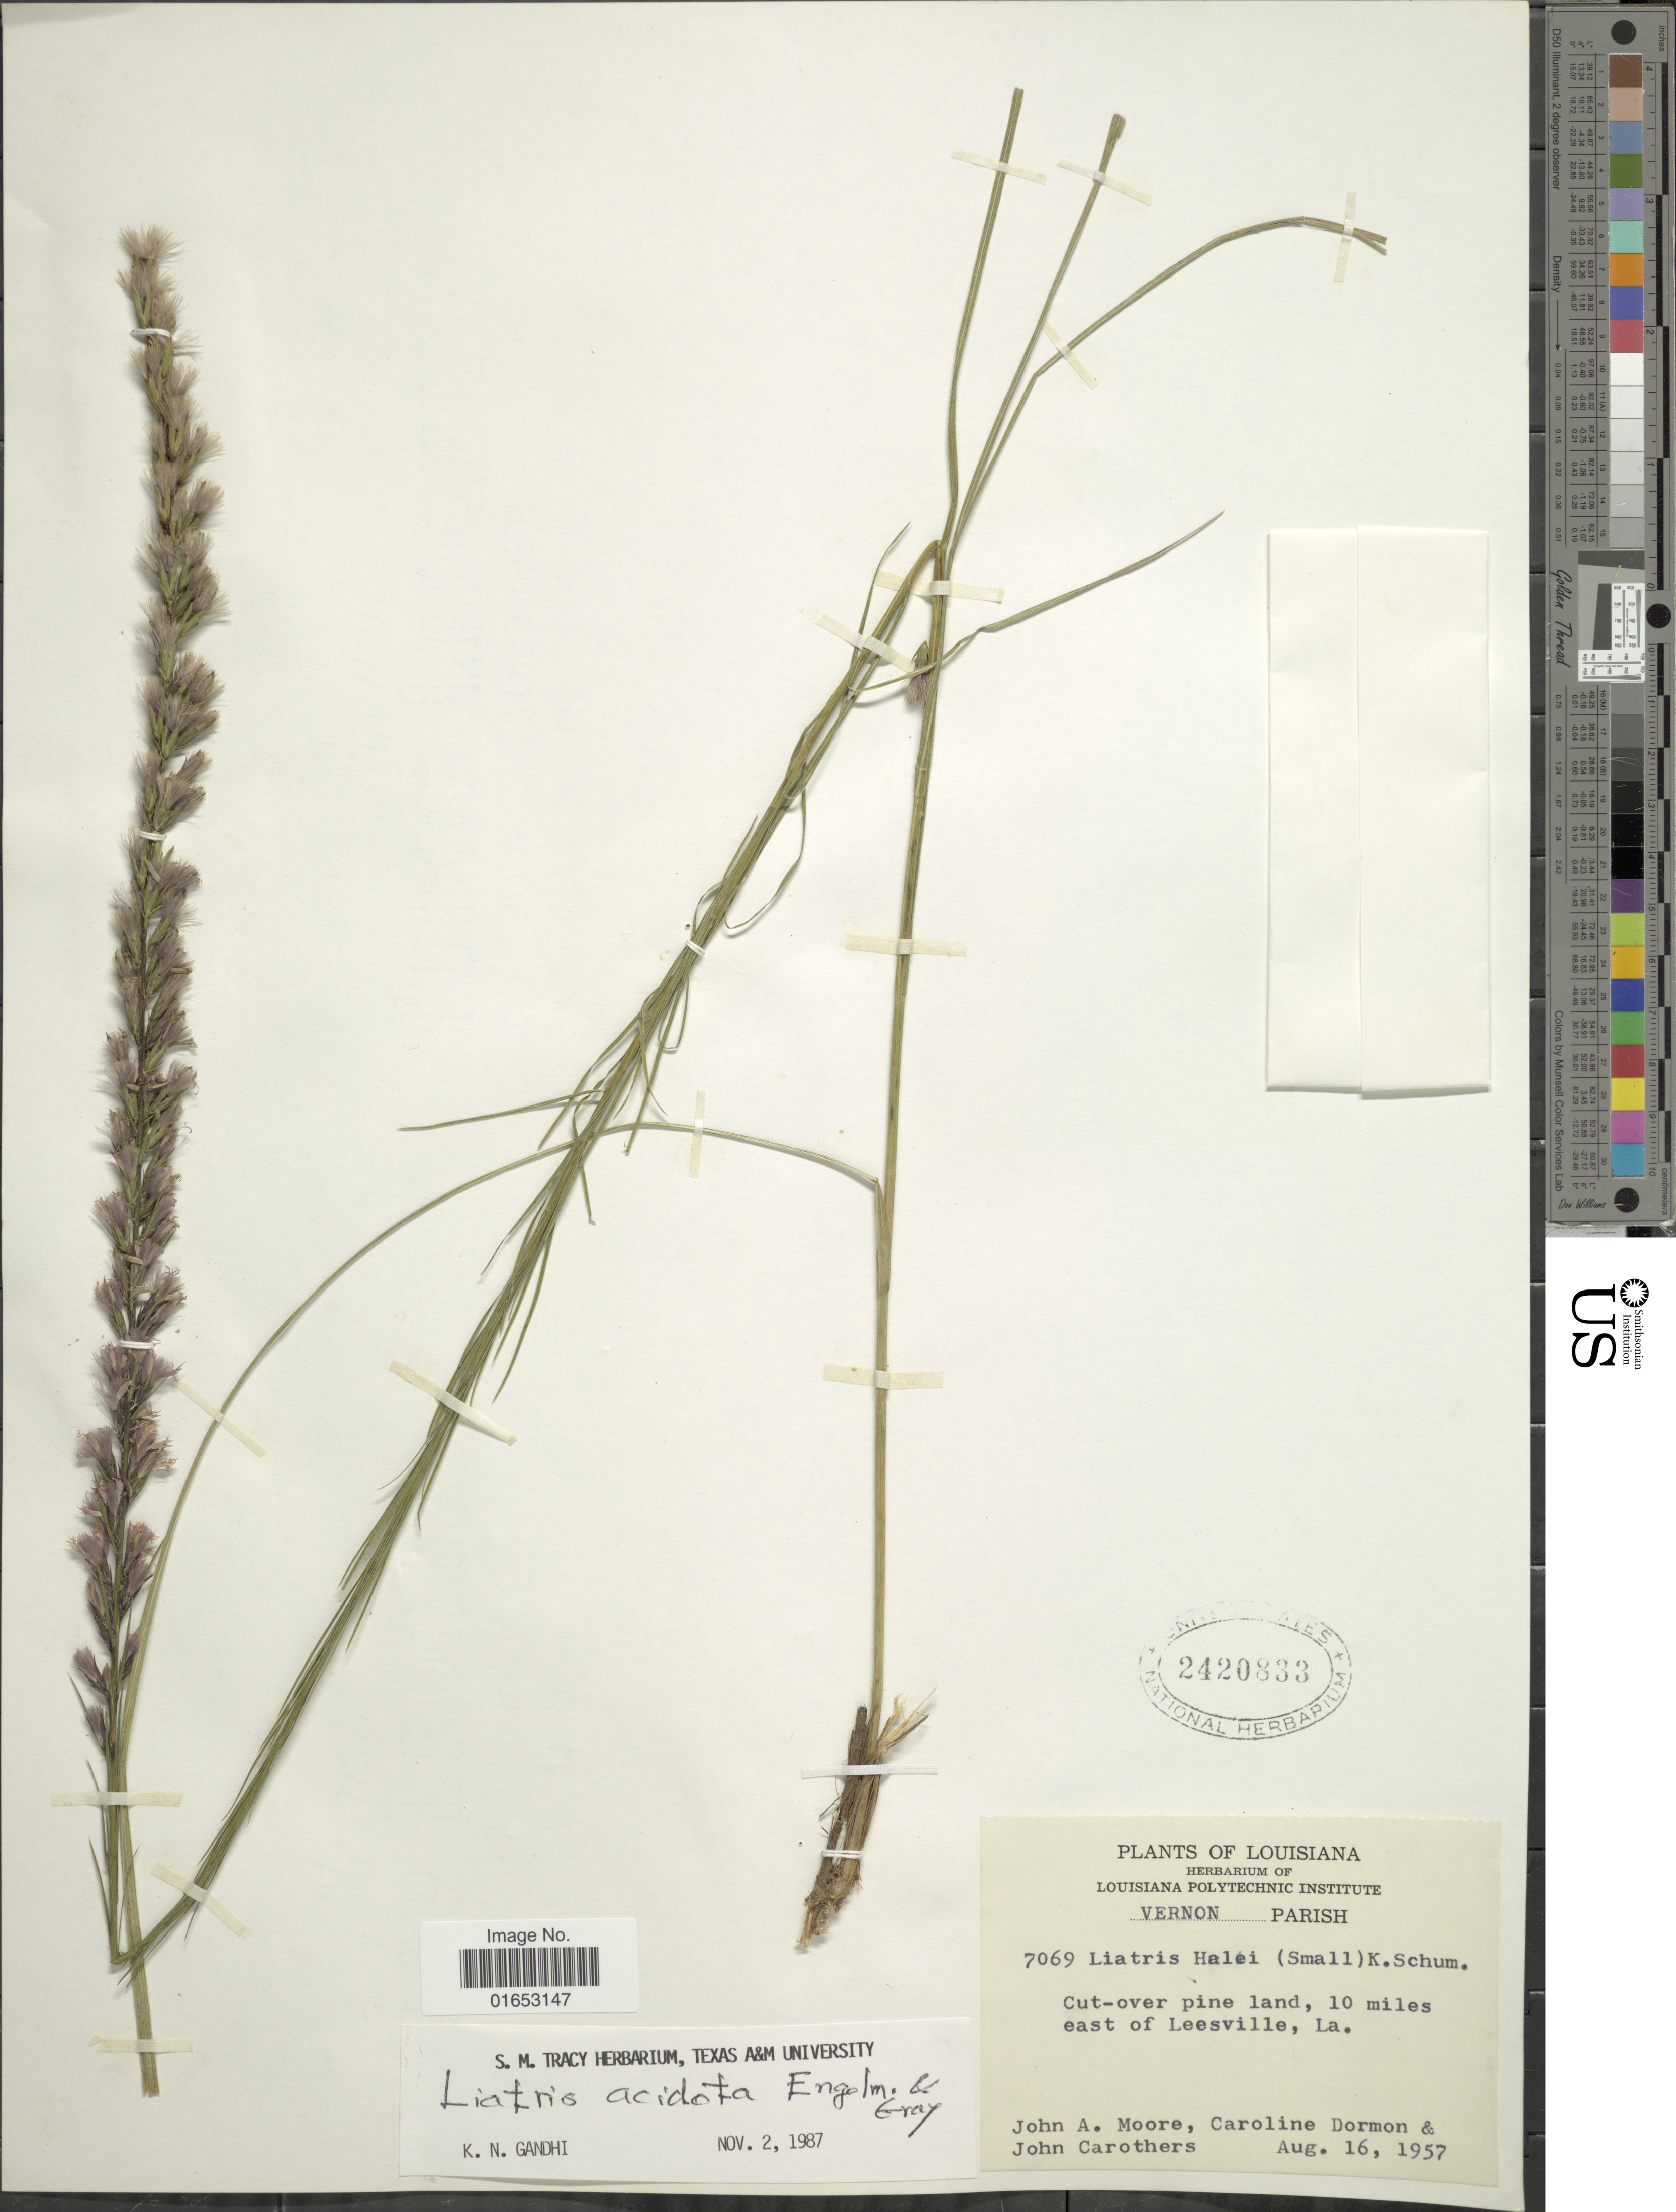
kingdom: Plantae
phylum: Tracheophyta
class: Magnoliopsida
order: Asterales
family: Asteraceae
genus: Liatris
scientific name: Liatris acidota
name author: Engelm. & A. Gray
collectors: J. A. Moore, C. Dormon & J. Carothers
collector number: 7069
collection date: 1957-08-16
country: United States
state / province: Louisiana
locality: Vernon Parish, Cut-over pine land, 10 miles east of Leesville, La.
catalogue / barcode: US 2420833